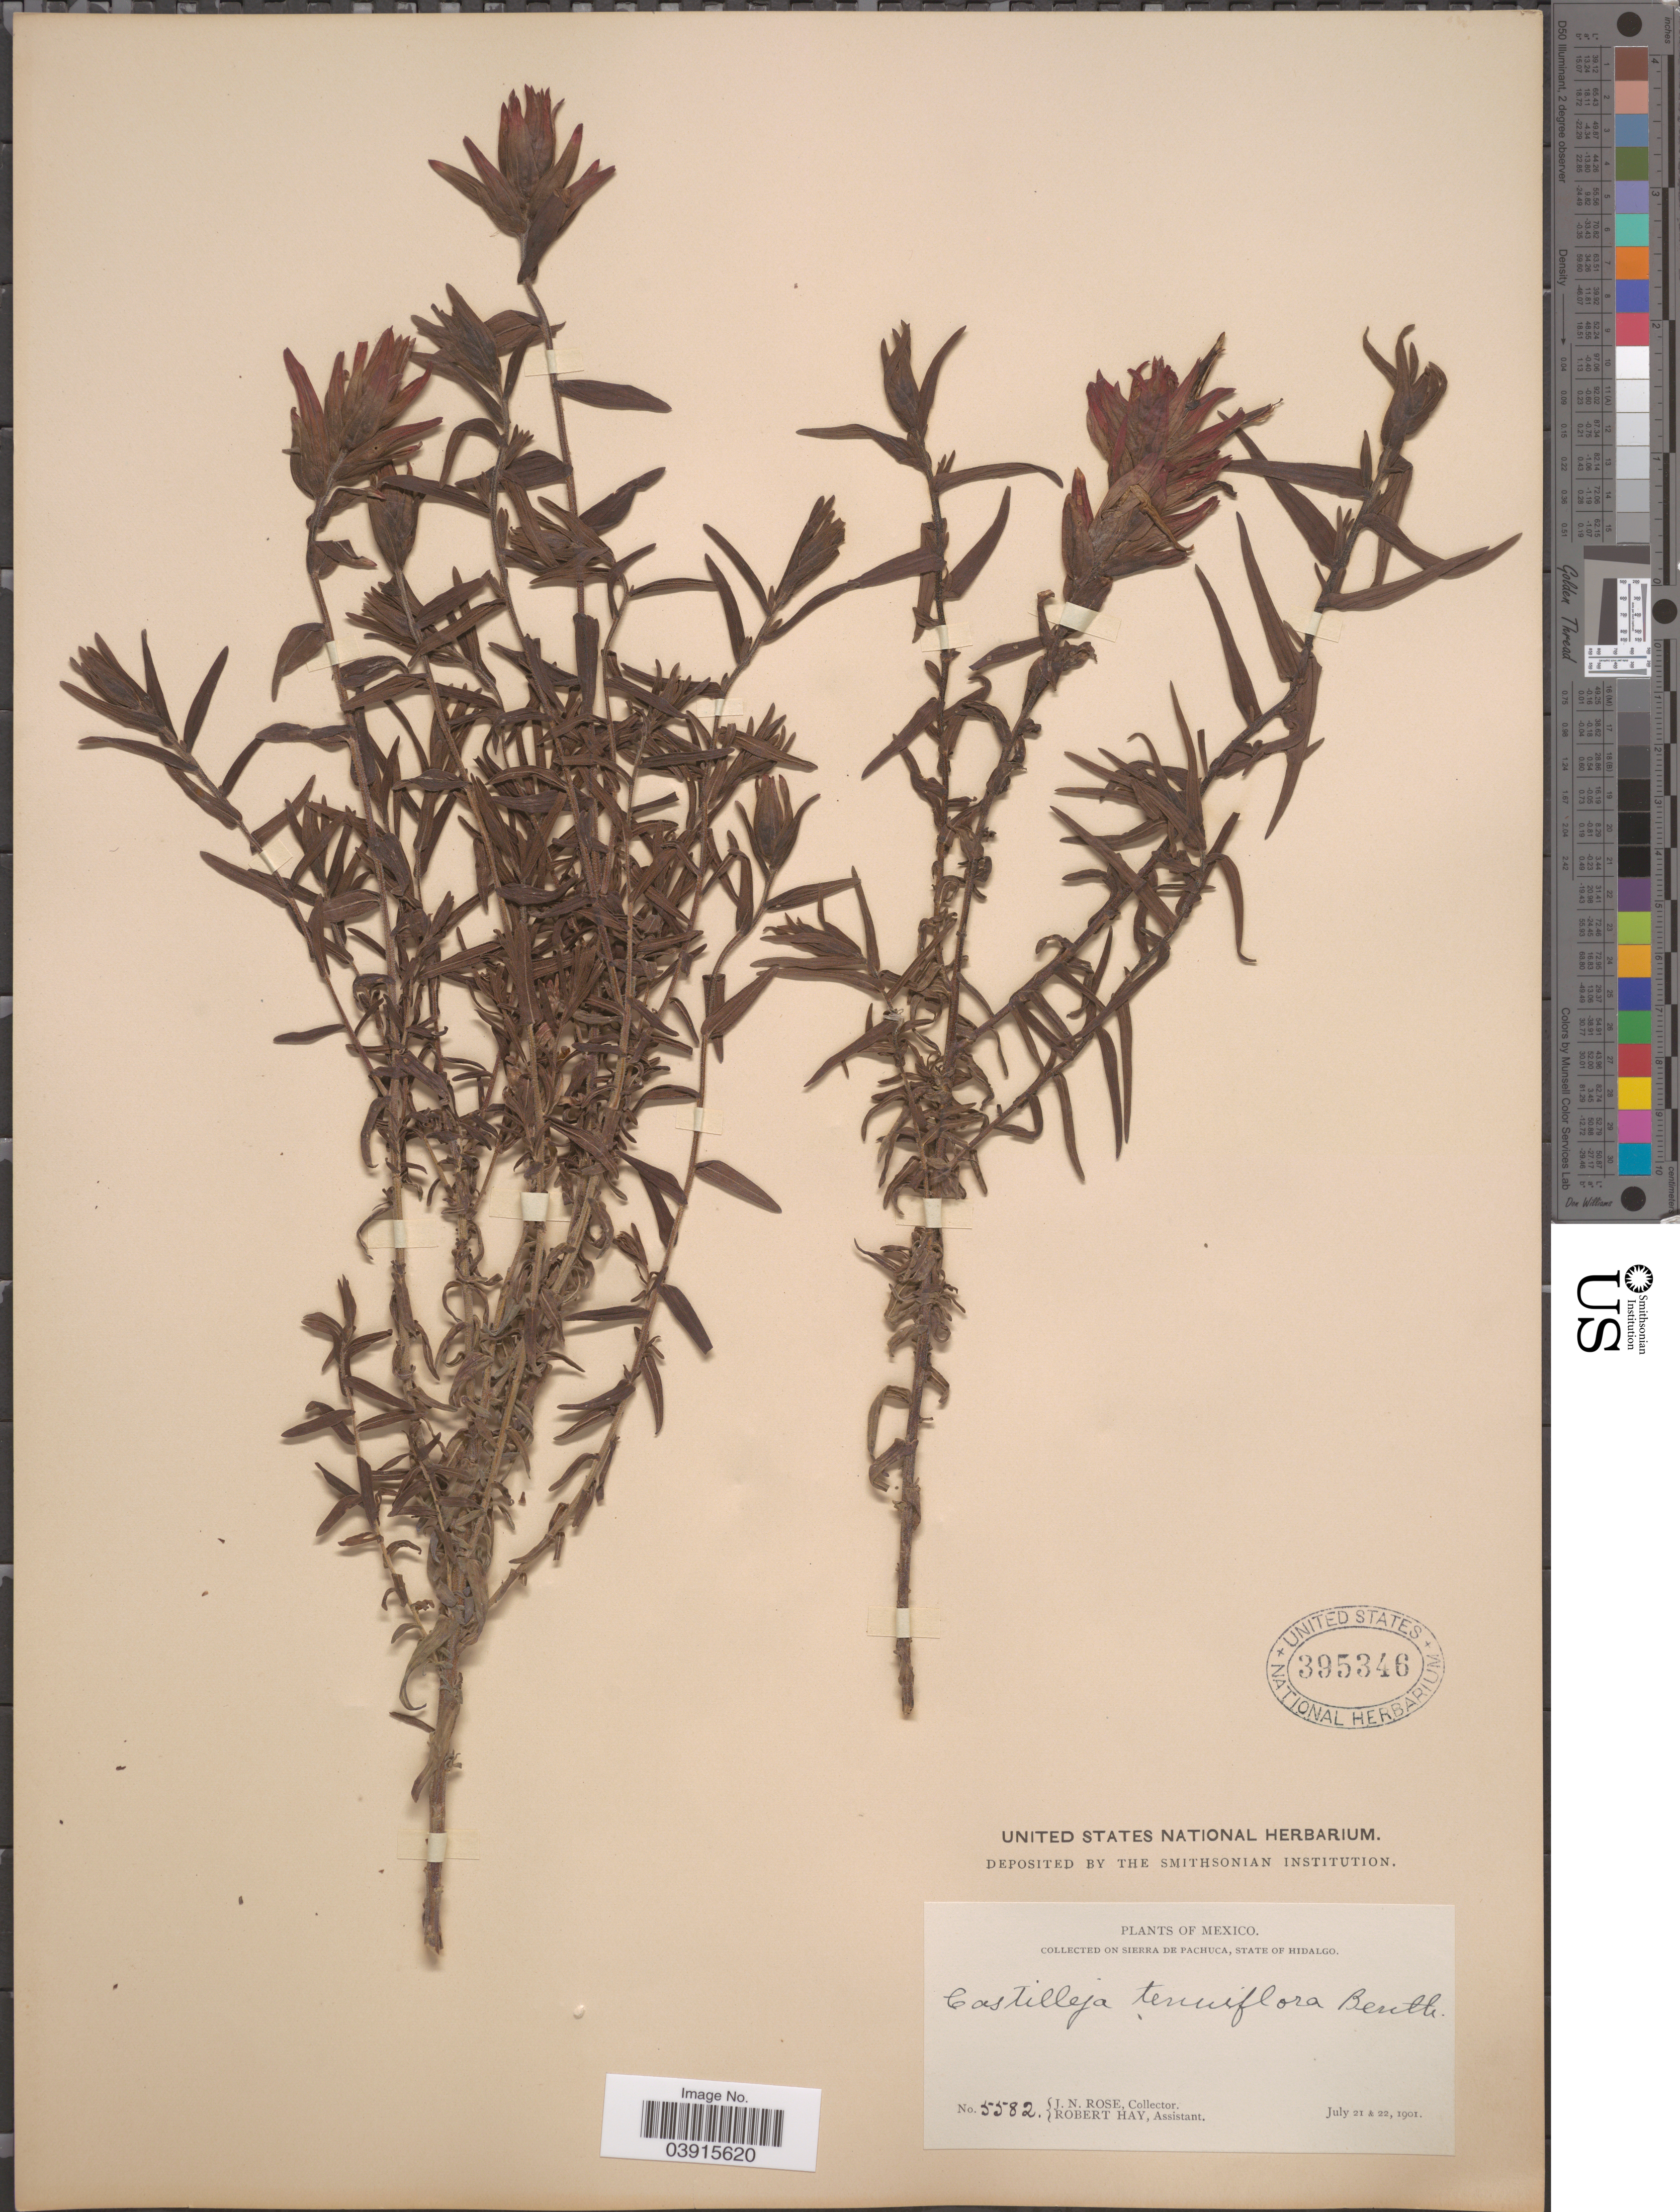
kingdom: Plantae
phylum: Tracheophyta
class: Magnoliopsida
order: Lamiales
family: Orobanchaceae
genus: Castilleja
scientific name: Castilleja tenuiflora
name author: Benth.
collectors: J. N. Rose & R. Hay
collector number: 5582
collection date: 1901-07-21/1901-07-22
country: Mexico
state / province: Hidalgo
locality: On Sierra de Pachuca.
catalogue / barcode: US 395346